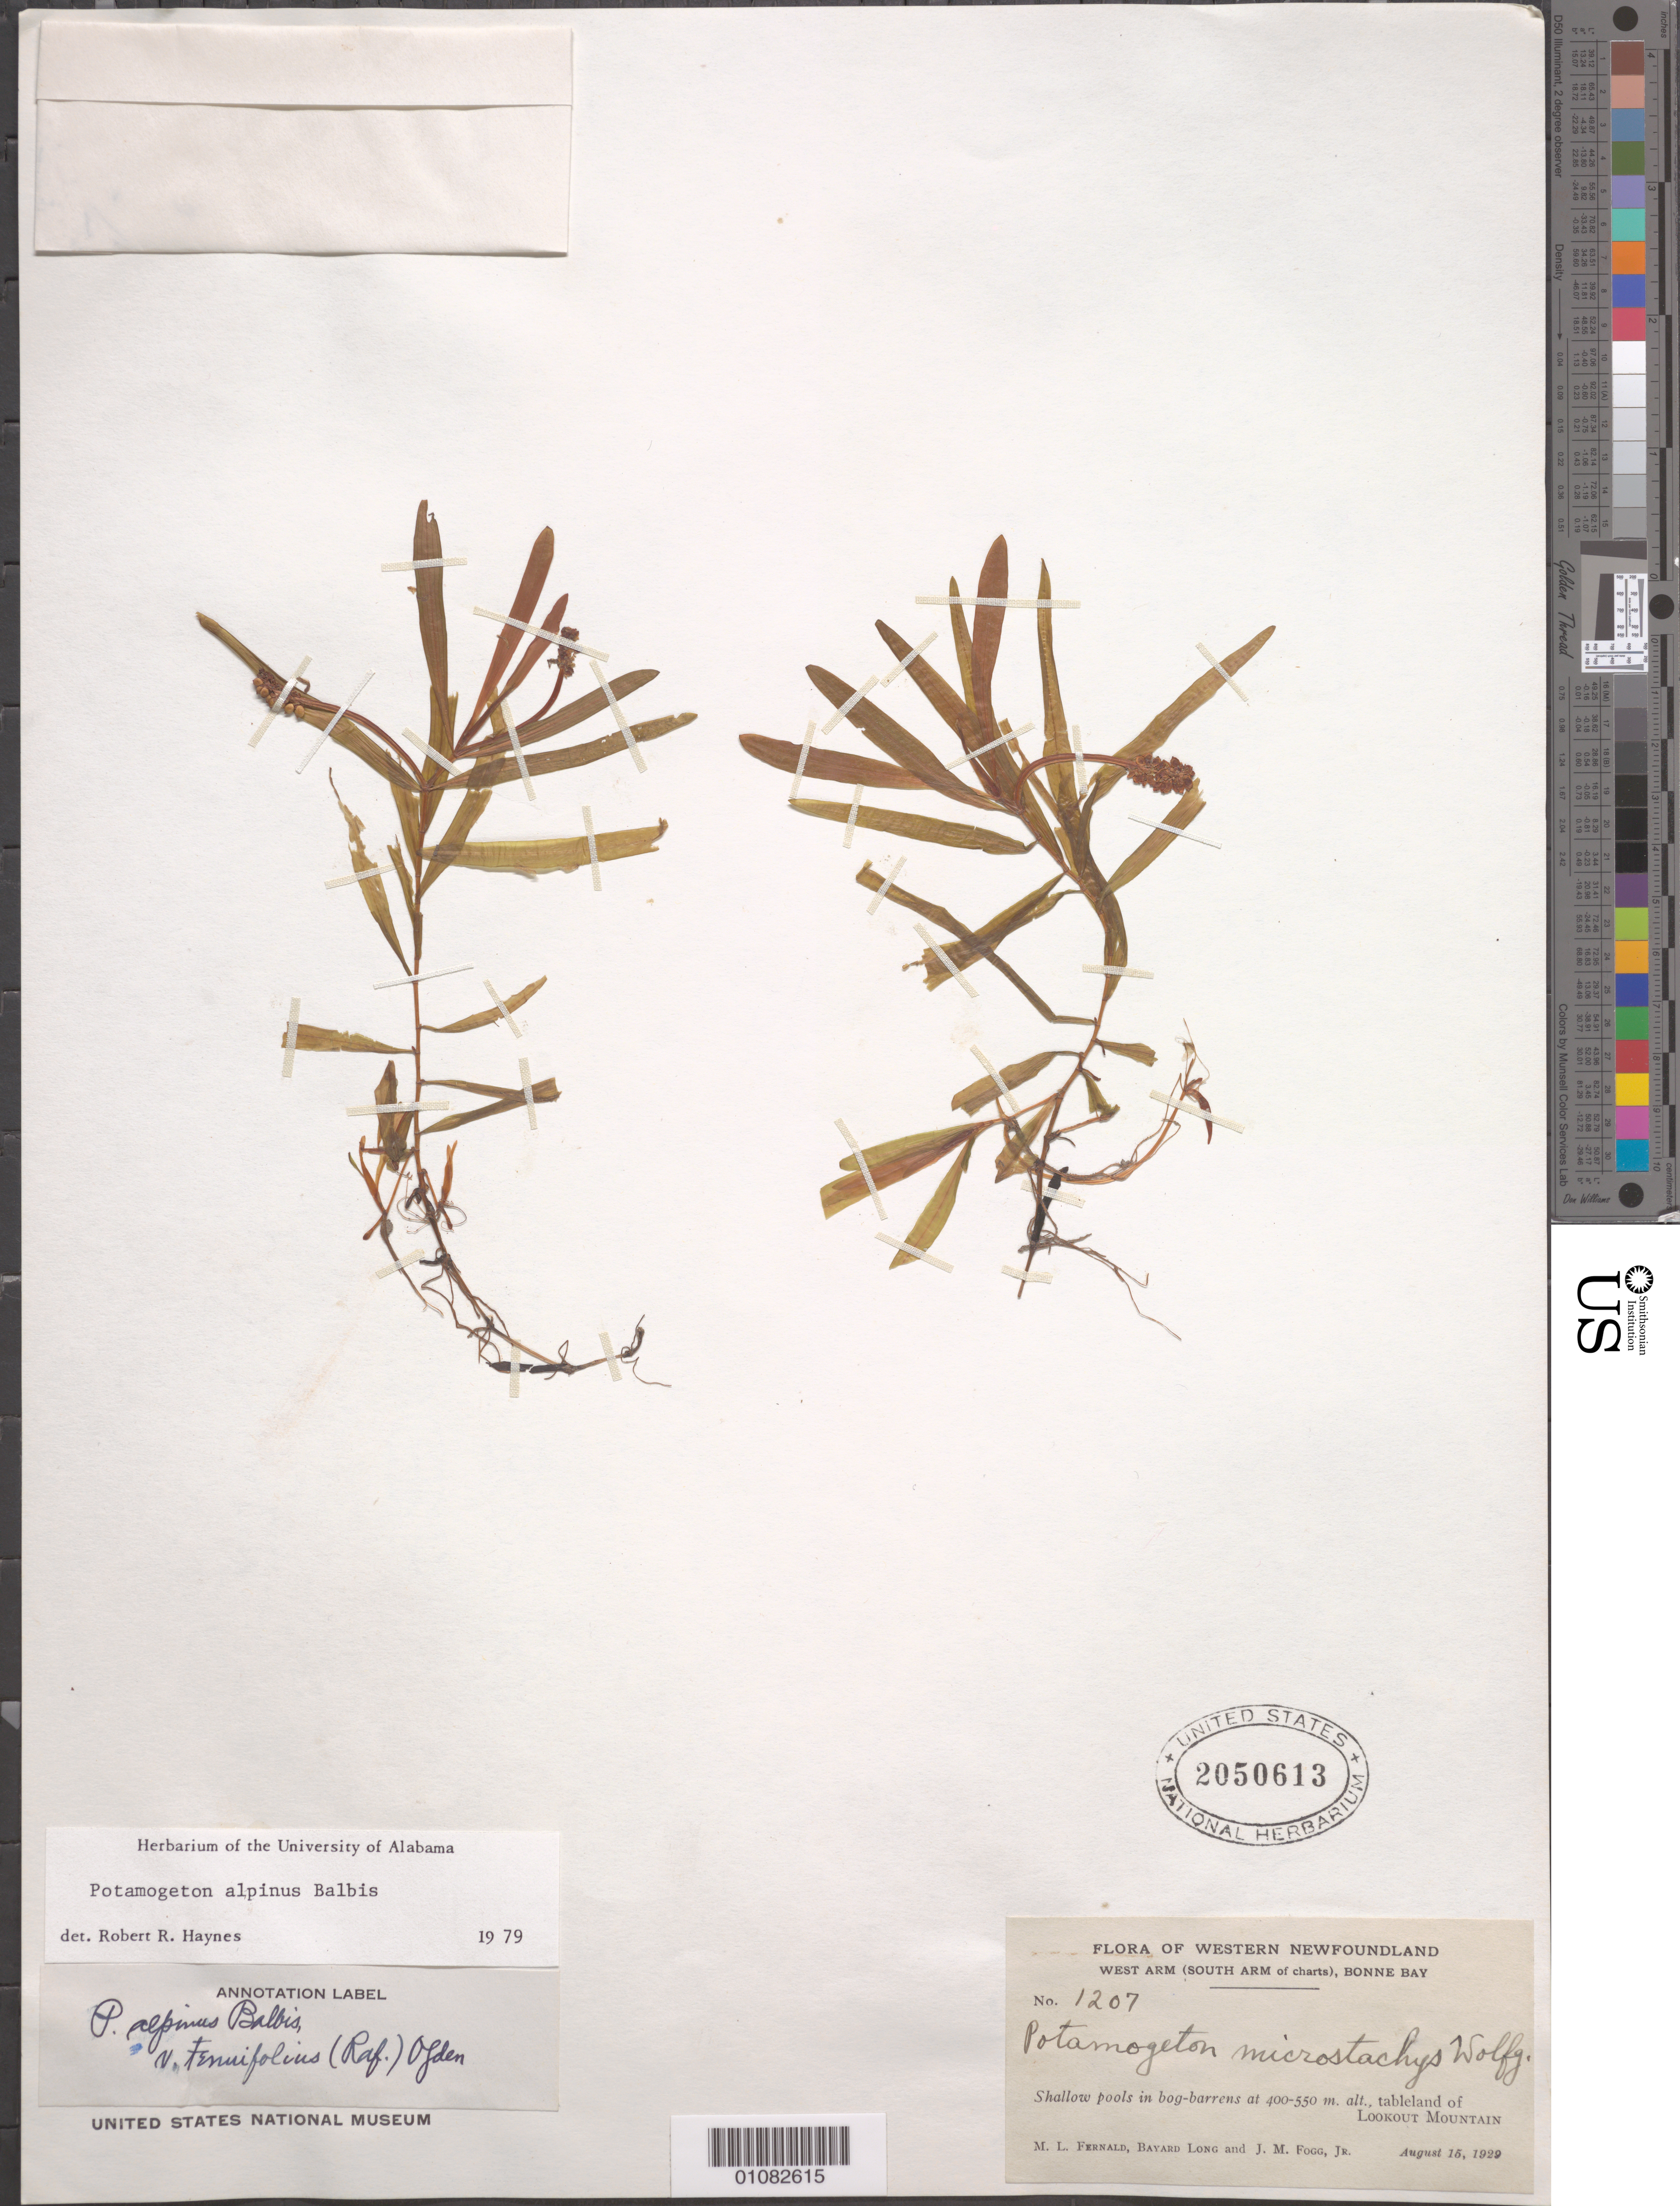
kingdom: Plantae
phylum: Tracheophyta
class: Liliopsida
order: Alismatales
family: Potamogetonaceae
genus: Potamogeton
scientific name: Potamogeton alpinus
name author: Balb.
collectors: W. R. Watson, B. H. Long & J. Fogg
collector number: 1207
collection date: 1929-08-15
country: Canada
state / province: Newfoundland and Labrador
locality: western Newfoundland, west arm (south arm of charts) Bonnie Bay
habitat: Shallow pools in bog- barrens.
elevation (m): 400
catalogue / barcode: US 2050613